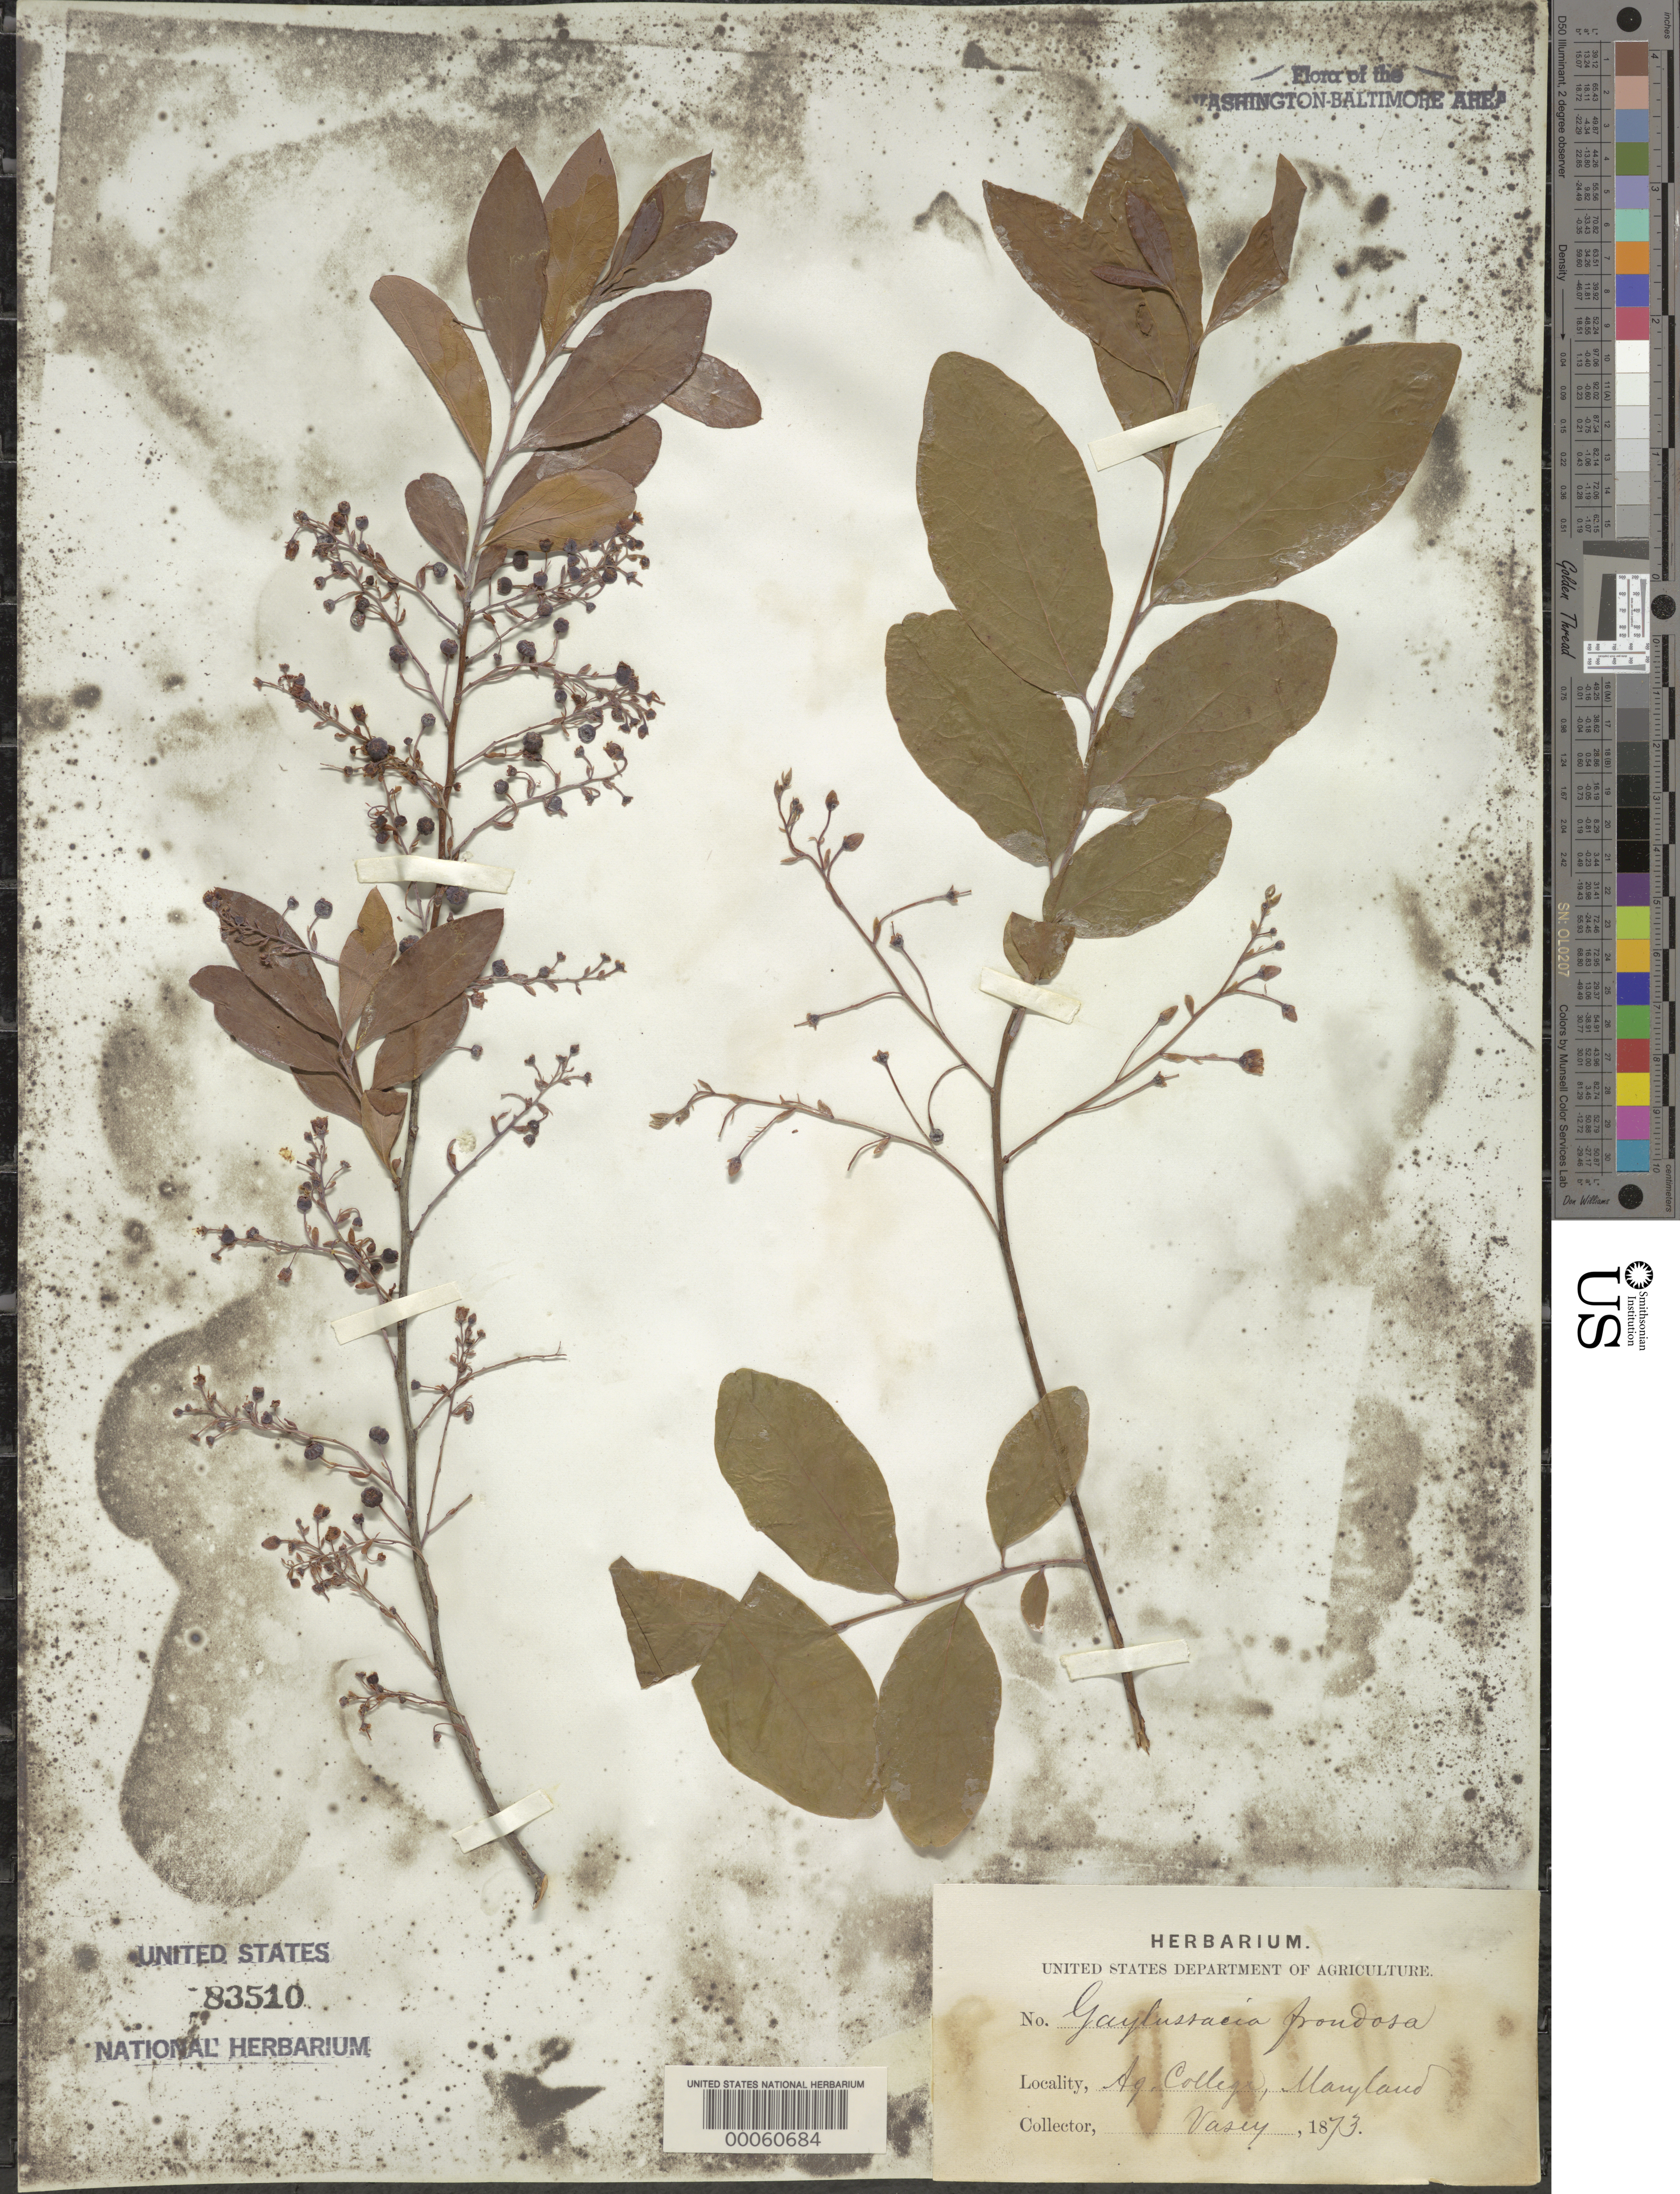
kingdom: Plantae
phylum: Tracheophyta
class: Magnoliopsida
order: Ericales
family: Ericaceae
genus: Gaylussacia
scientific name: Gaylussacia frondosa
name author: (L.) Torr. & A. Gray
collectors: G. Vasey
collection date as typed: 1873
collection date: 1873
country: United States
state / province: Maryland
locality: Agriculture College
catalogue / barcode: US 83510